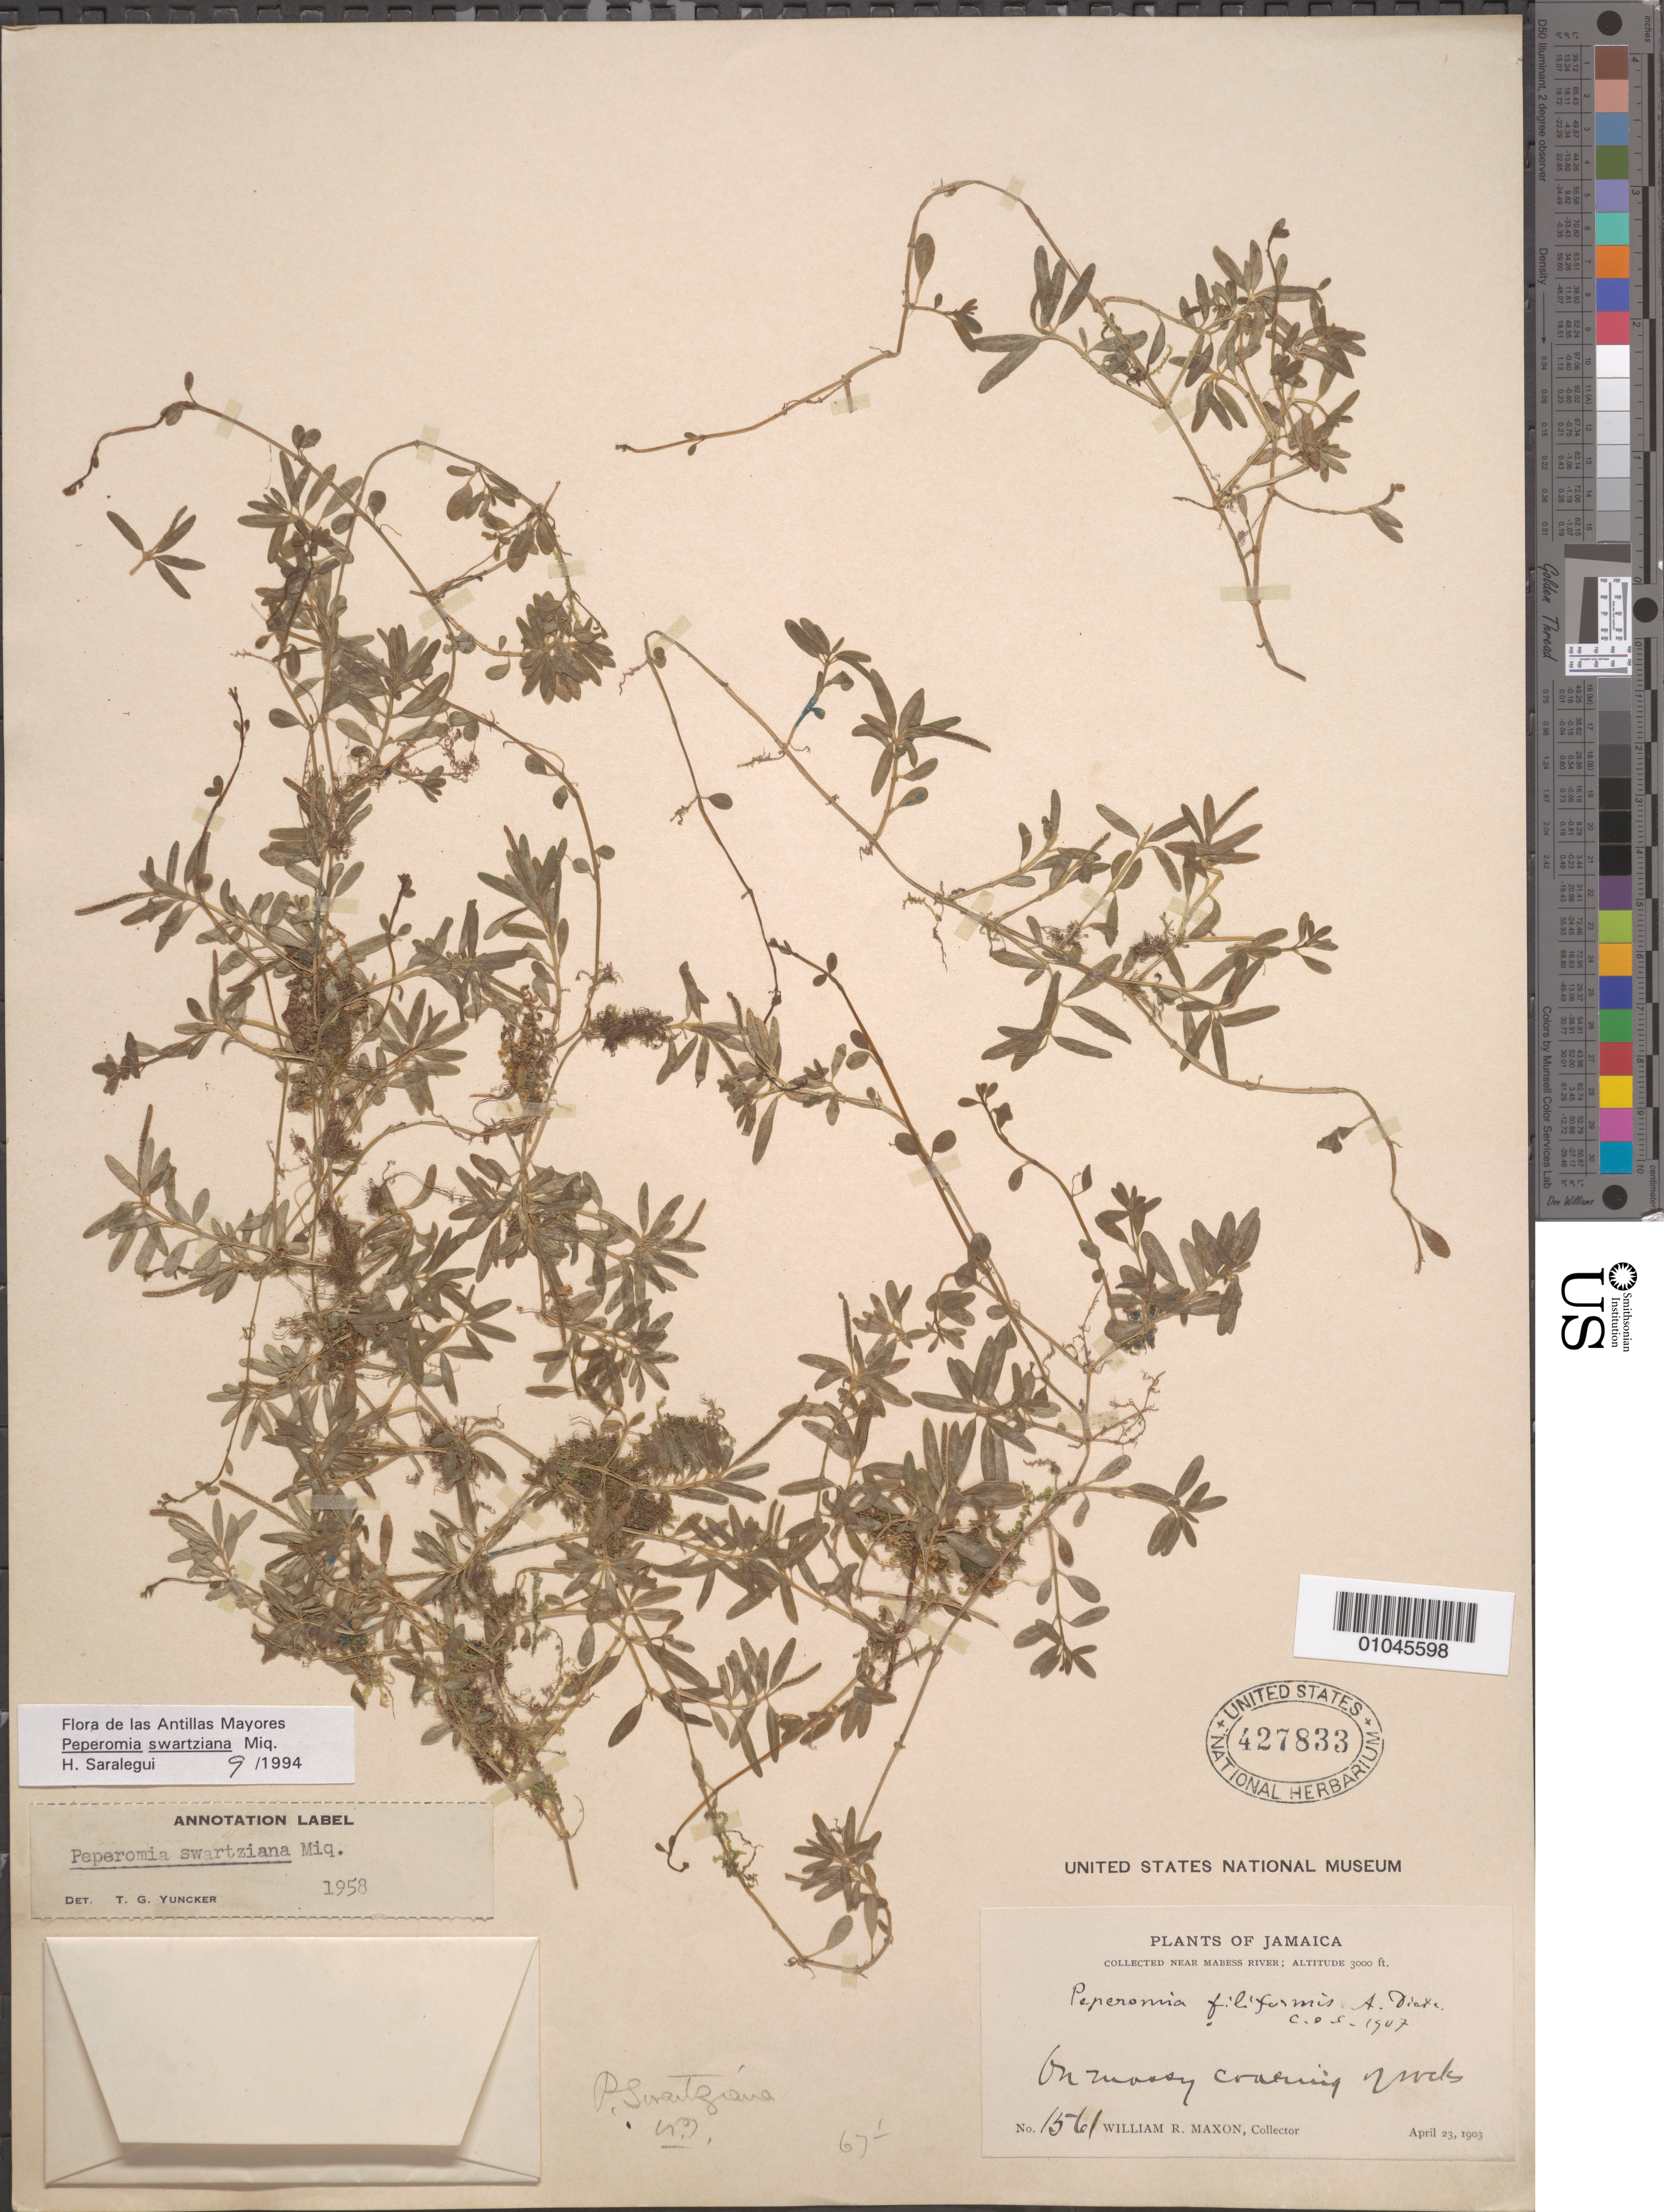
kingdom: Plantae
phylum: Tracheophyta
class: Magnoliopsida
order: Piperales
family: Piperaceae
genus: Peperomia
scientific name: Peperomia swartziana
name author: Miq.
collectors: W. R. Maxon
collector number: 1561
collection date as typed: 23 Apr 1903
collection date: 1903-04-23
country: Jamaica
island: Jamaica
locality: On marshy rocks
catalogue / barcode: US 427833